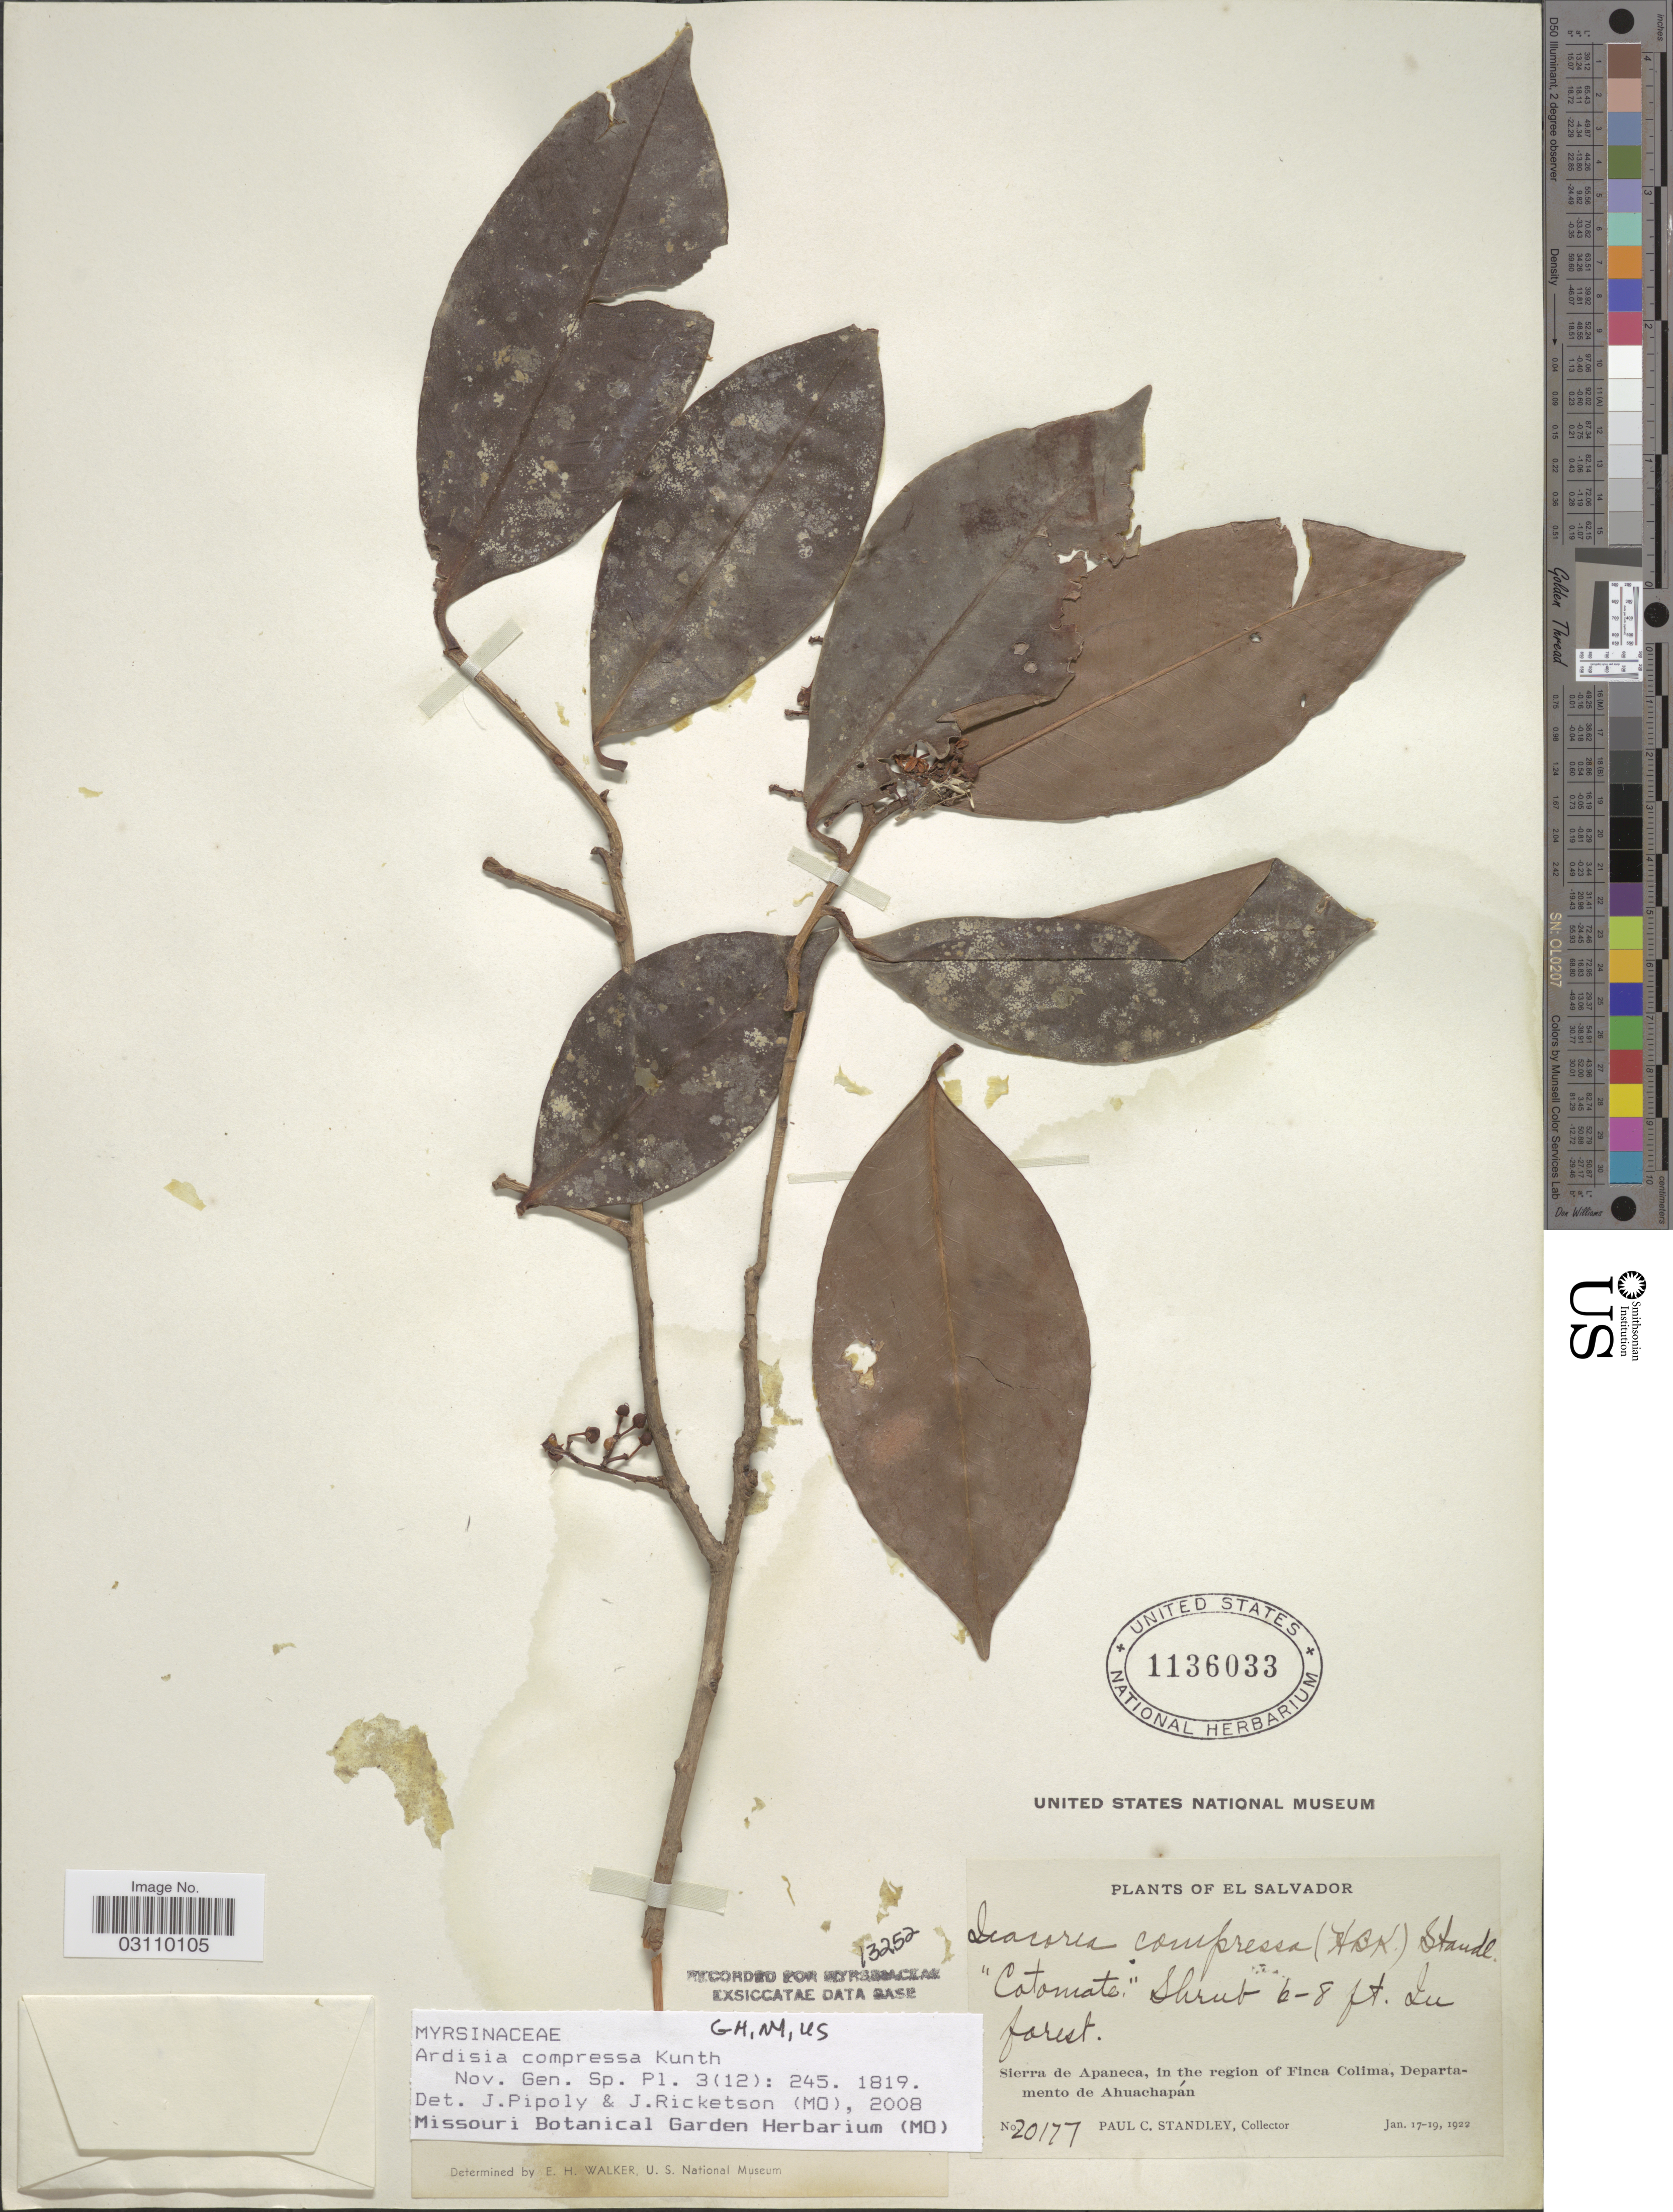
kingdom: Plantae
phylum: Tracheophyta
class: Magnoliopsida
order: Ericales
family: Primulaceae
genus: Ardisia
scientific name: Ardisia compressa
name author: Kunth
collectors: P. C. Standley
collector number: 20177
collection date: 1922-01-17/1922-01-19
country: El Salvador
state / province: Ahuachapan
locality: Sierra de Apaneca, in the region of Finca Colina, Departamento de Ahuachapán.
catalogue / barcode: US 1136033